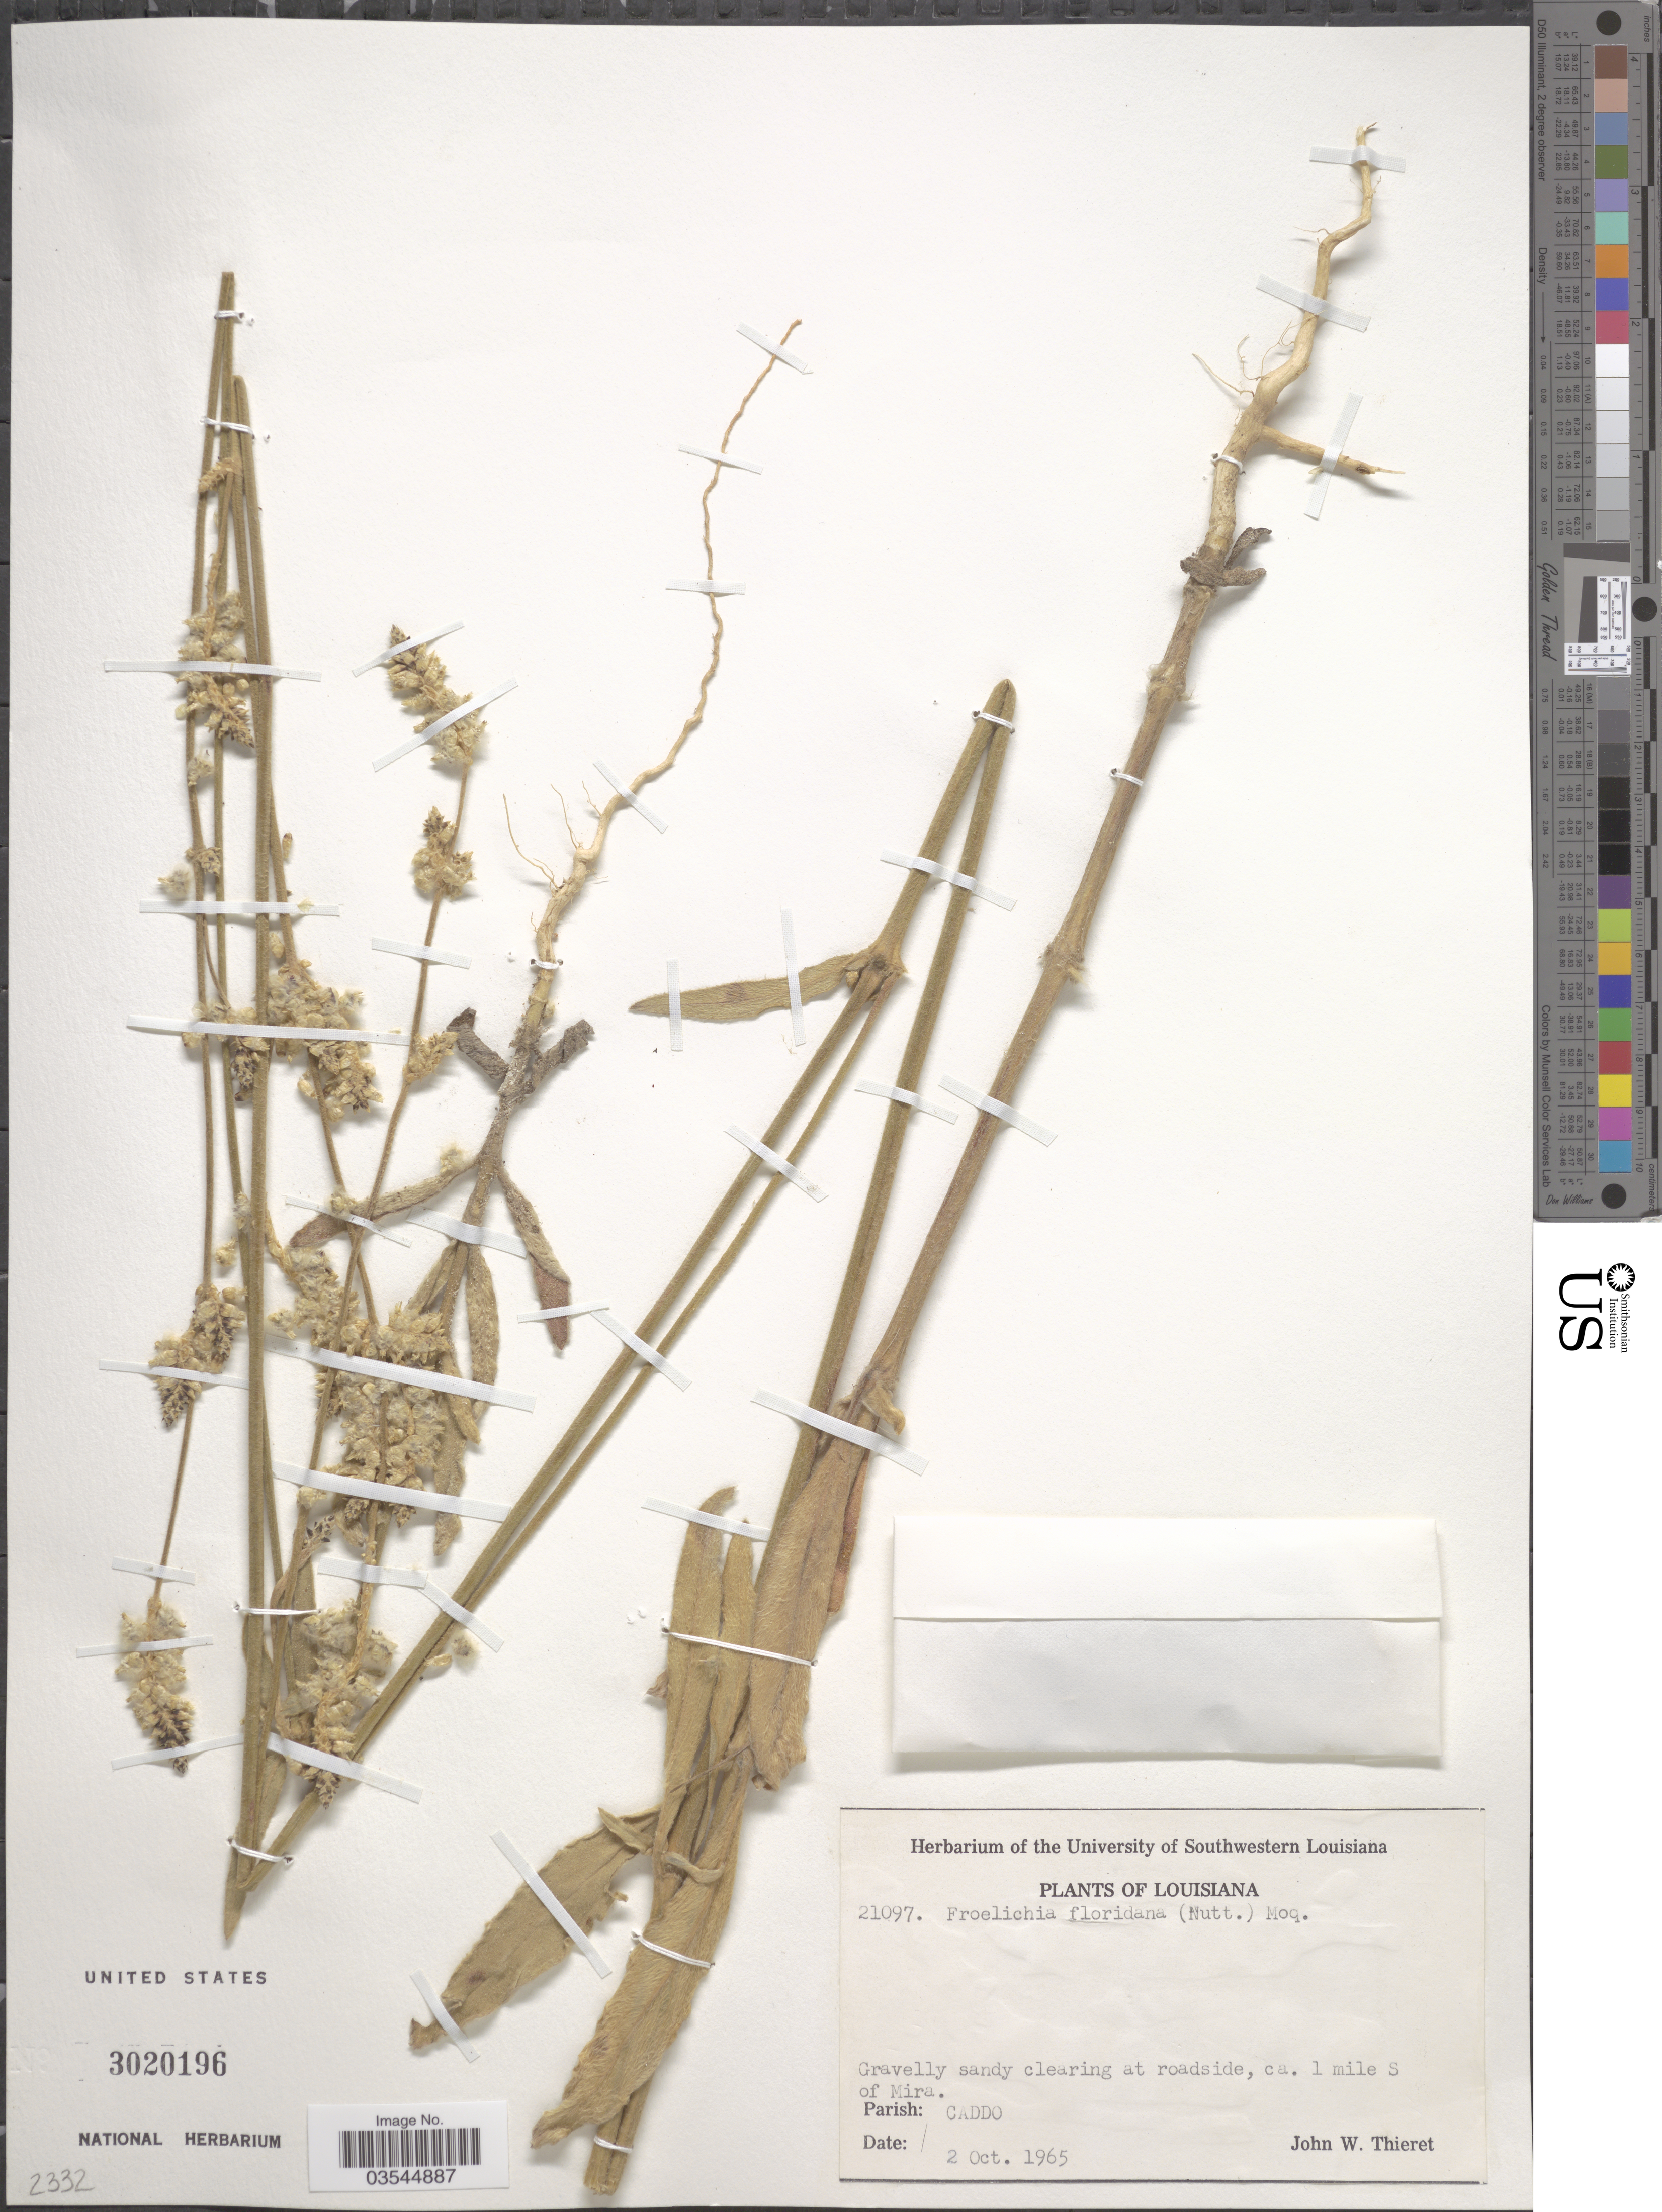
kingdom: Plantae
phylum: Tracheophyta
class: Magnoliopsida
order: Caryophyllales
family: Amaranthaceae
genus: Froelichia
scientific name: Froelichia floridana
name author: (Nutt.) Moq.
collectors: J. W. Thieret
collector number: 21097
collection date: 1965-10-02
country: United States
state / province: Louisiana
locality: Ca. 1 mile S of Mira. Parish: Caddo.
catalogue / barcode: US 3020196